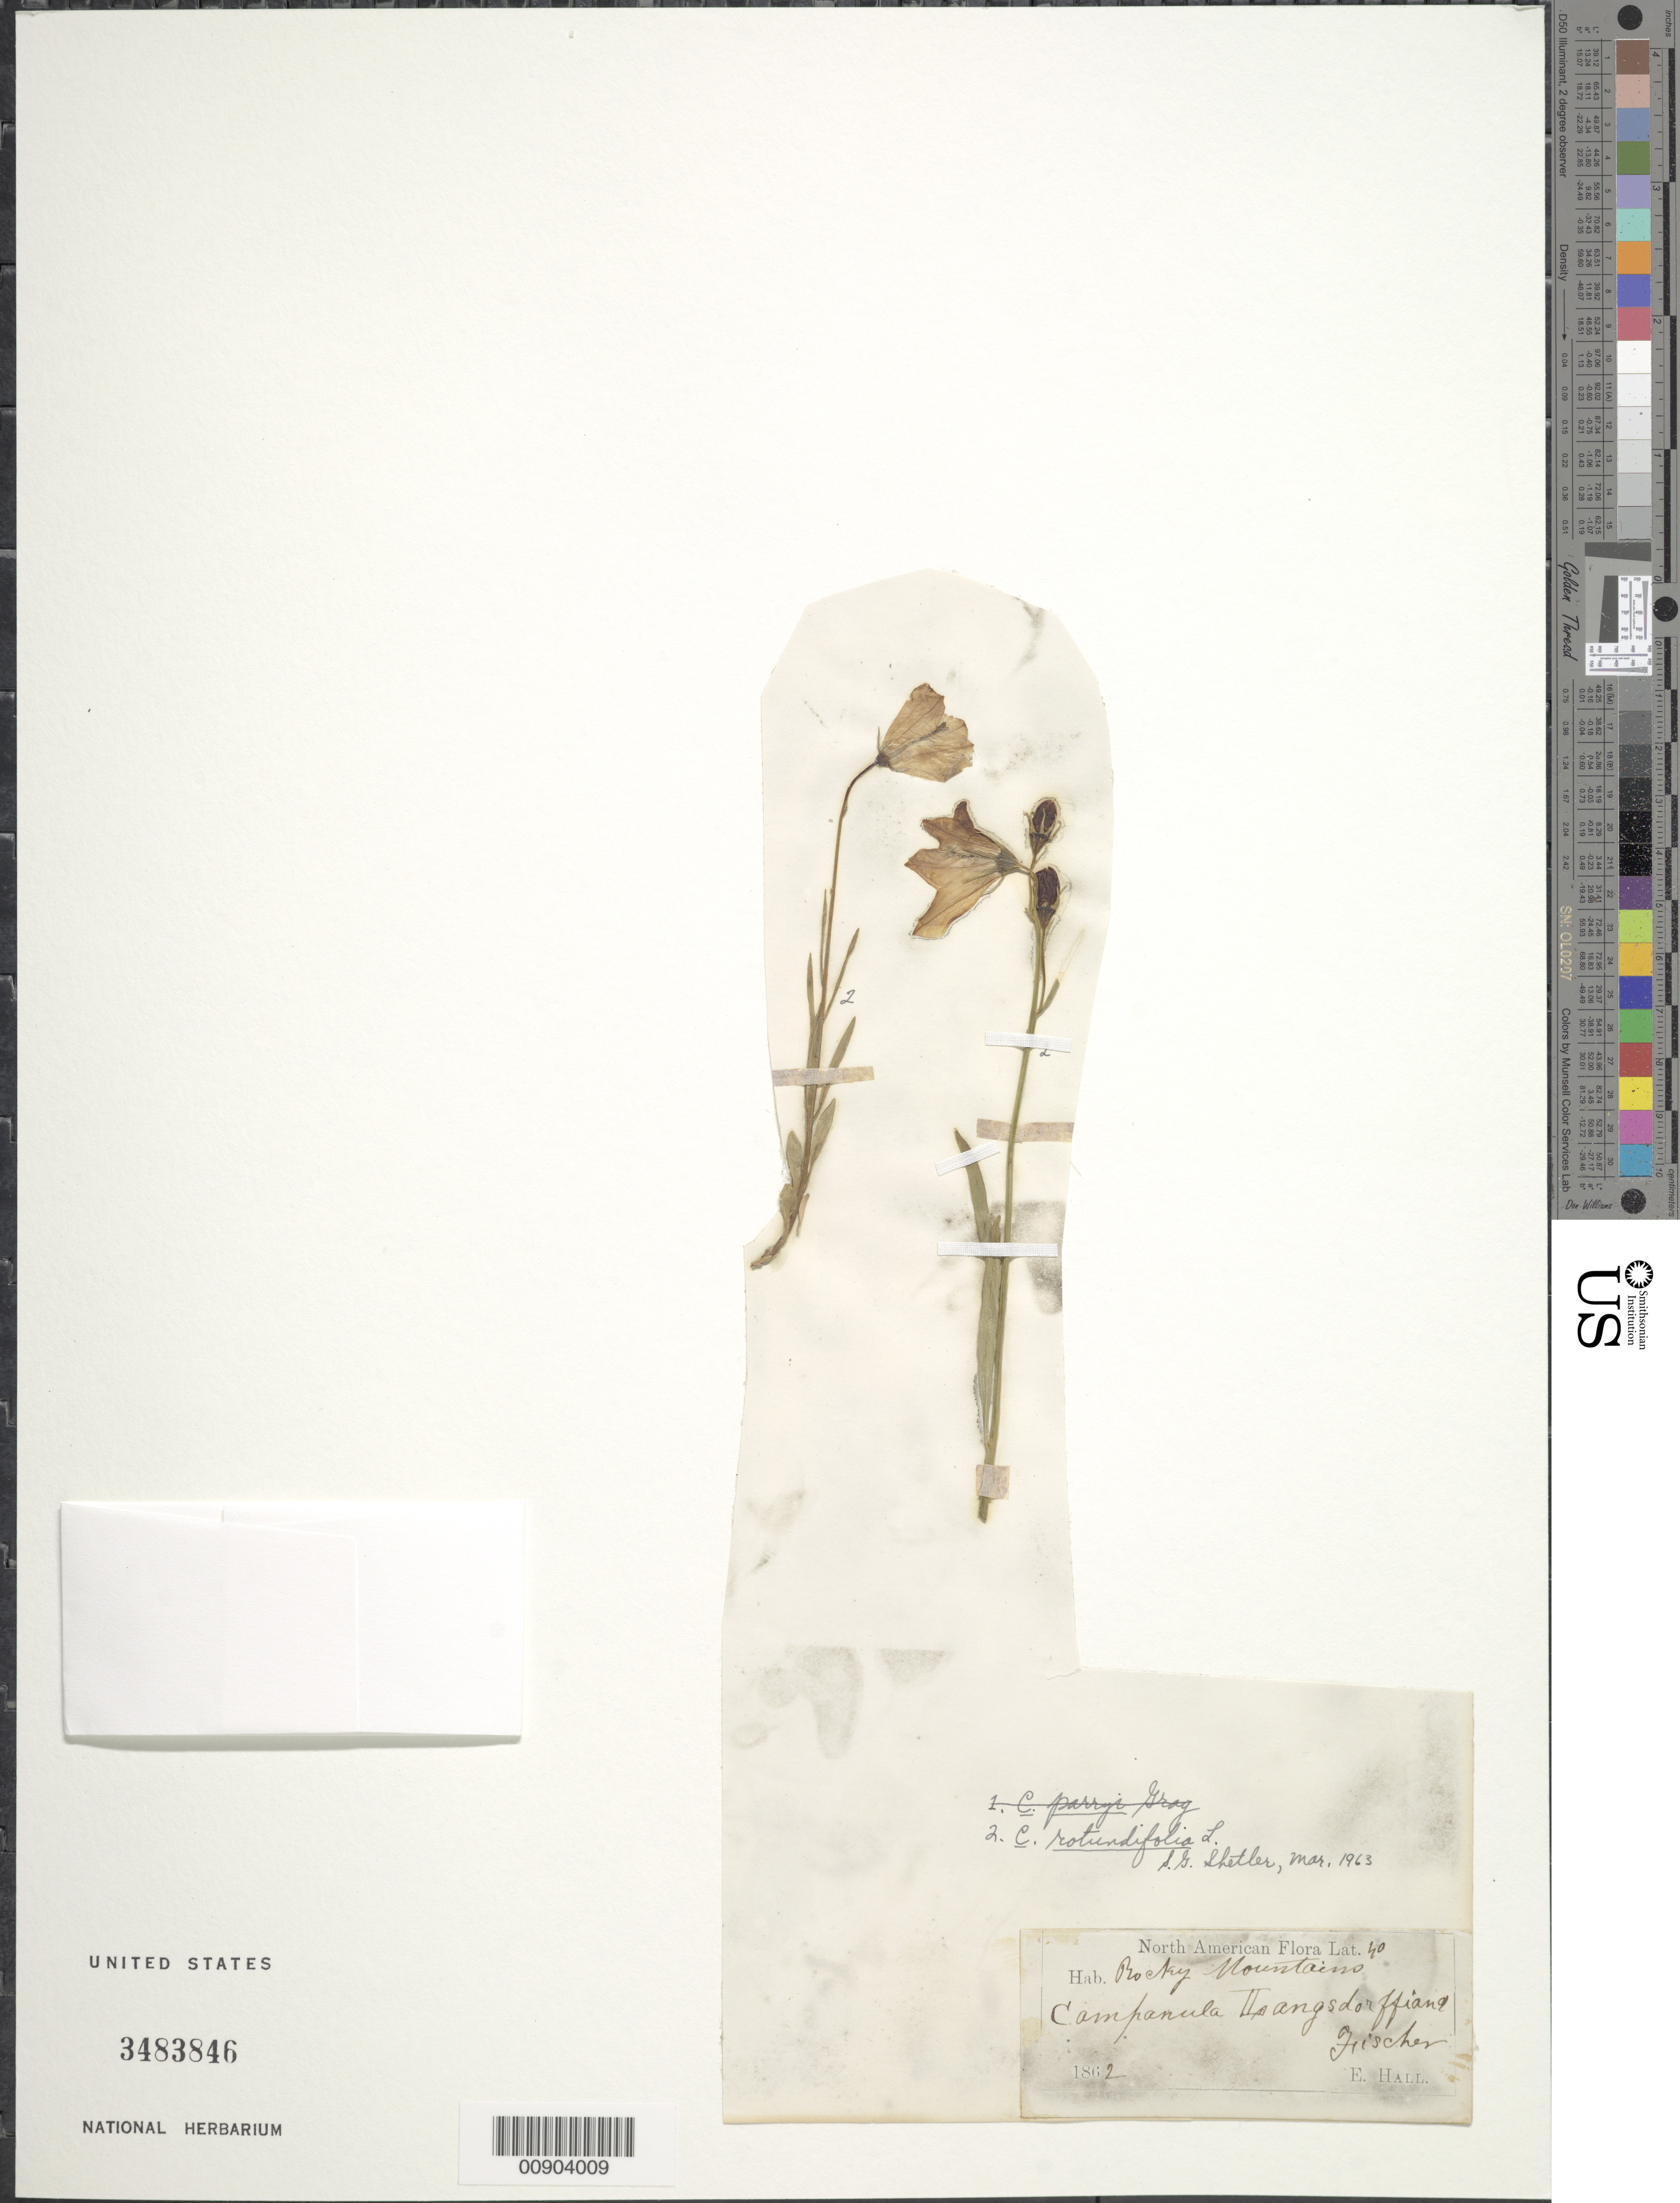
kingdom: Plantae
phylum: Tracheophyta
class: Magnoliopsida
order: Asterales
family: Campanulaceae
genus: Campanula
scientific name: Campanula rotundifolia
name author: L.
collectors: E. Hall & J. Harbour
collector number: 40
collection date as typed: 1862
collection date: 1862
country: United States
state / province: Colorado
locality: Rocky Mtns. Flora, Lat. 39-41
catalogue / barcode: US 3483846